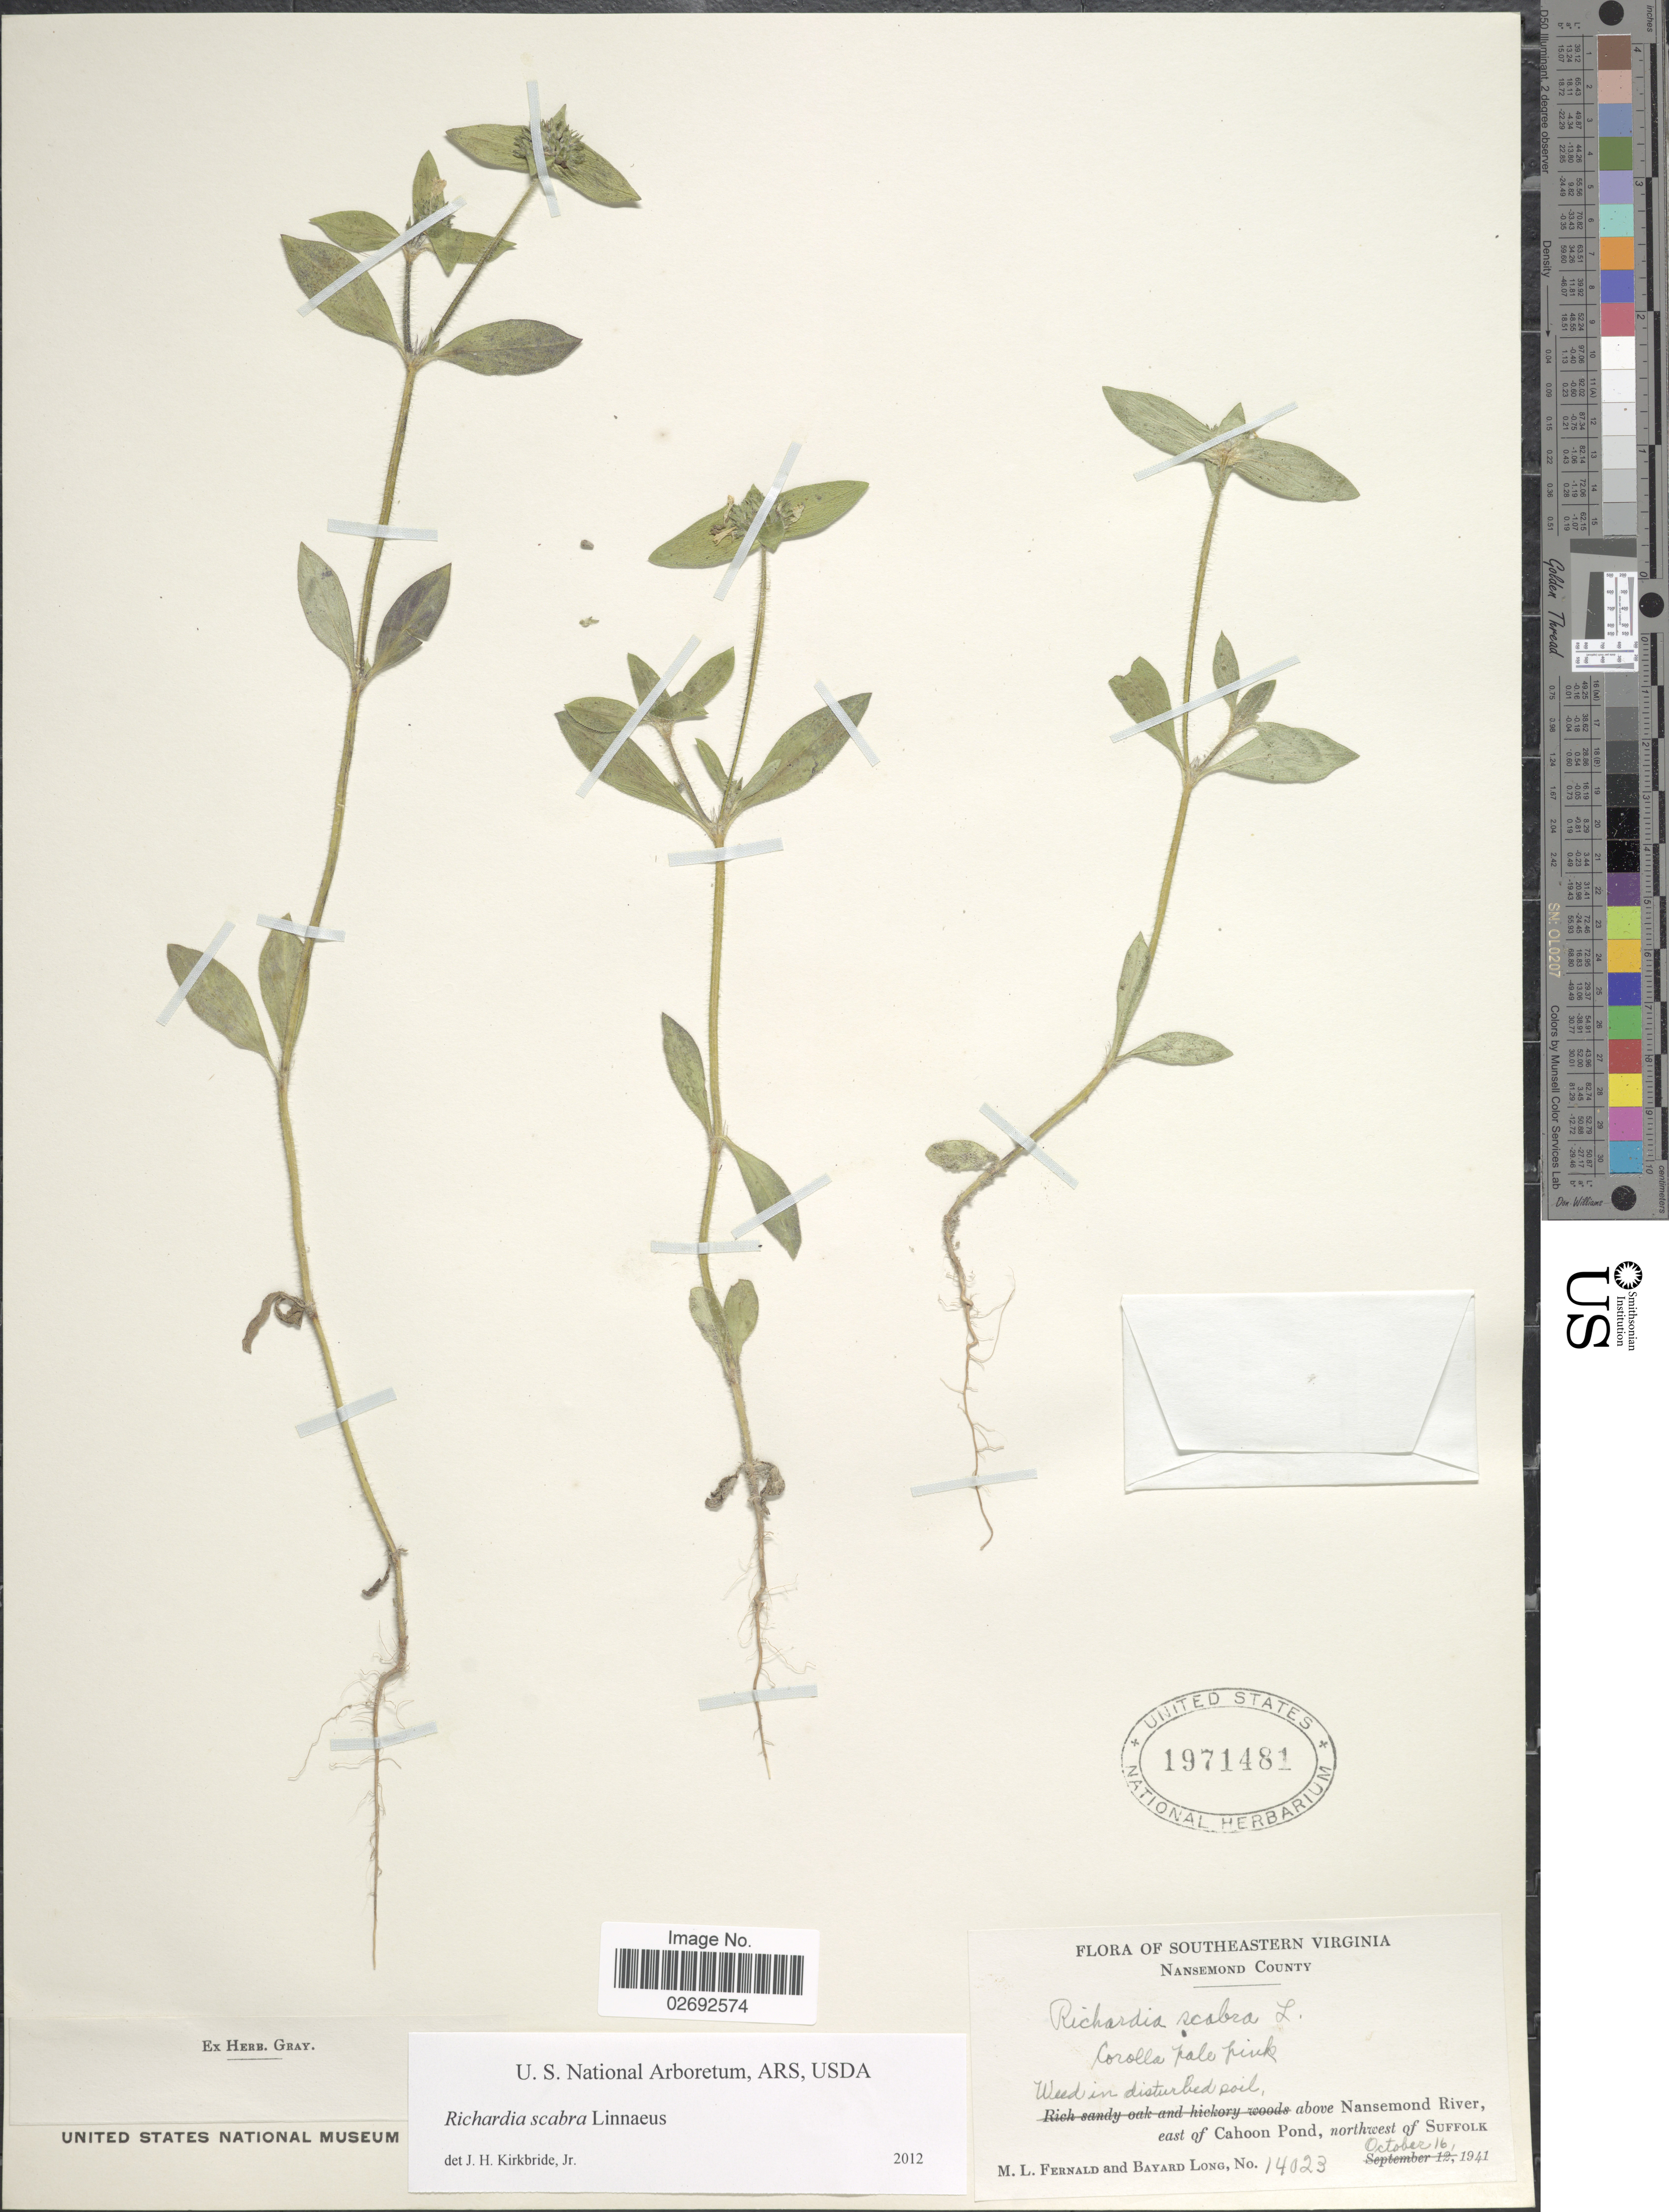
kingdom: Plantae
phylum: Tracheophyta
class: Magnoliopsida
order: Gentianales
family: Rubiaceae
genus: Richardia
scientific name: Richardia scabra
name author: L.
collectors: M. L. Fernald & B. Long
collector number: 14023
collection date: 1941-10-16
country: United States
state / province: Virginia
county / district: City of Suffolk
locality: Southeastern Virginia, Nansemond County, weed in disturbed soil, above Nansemond River, east of Cahoon Pond, northwest of Suffolk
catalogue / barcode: US 1971481